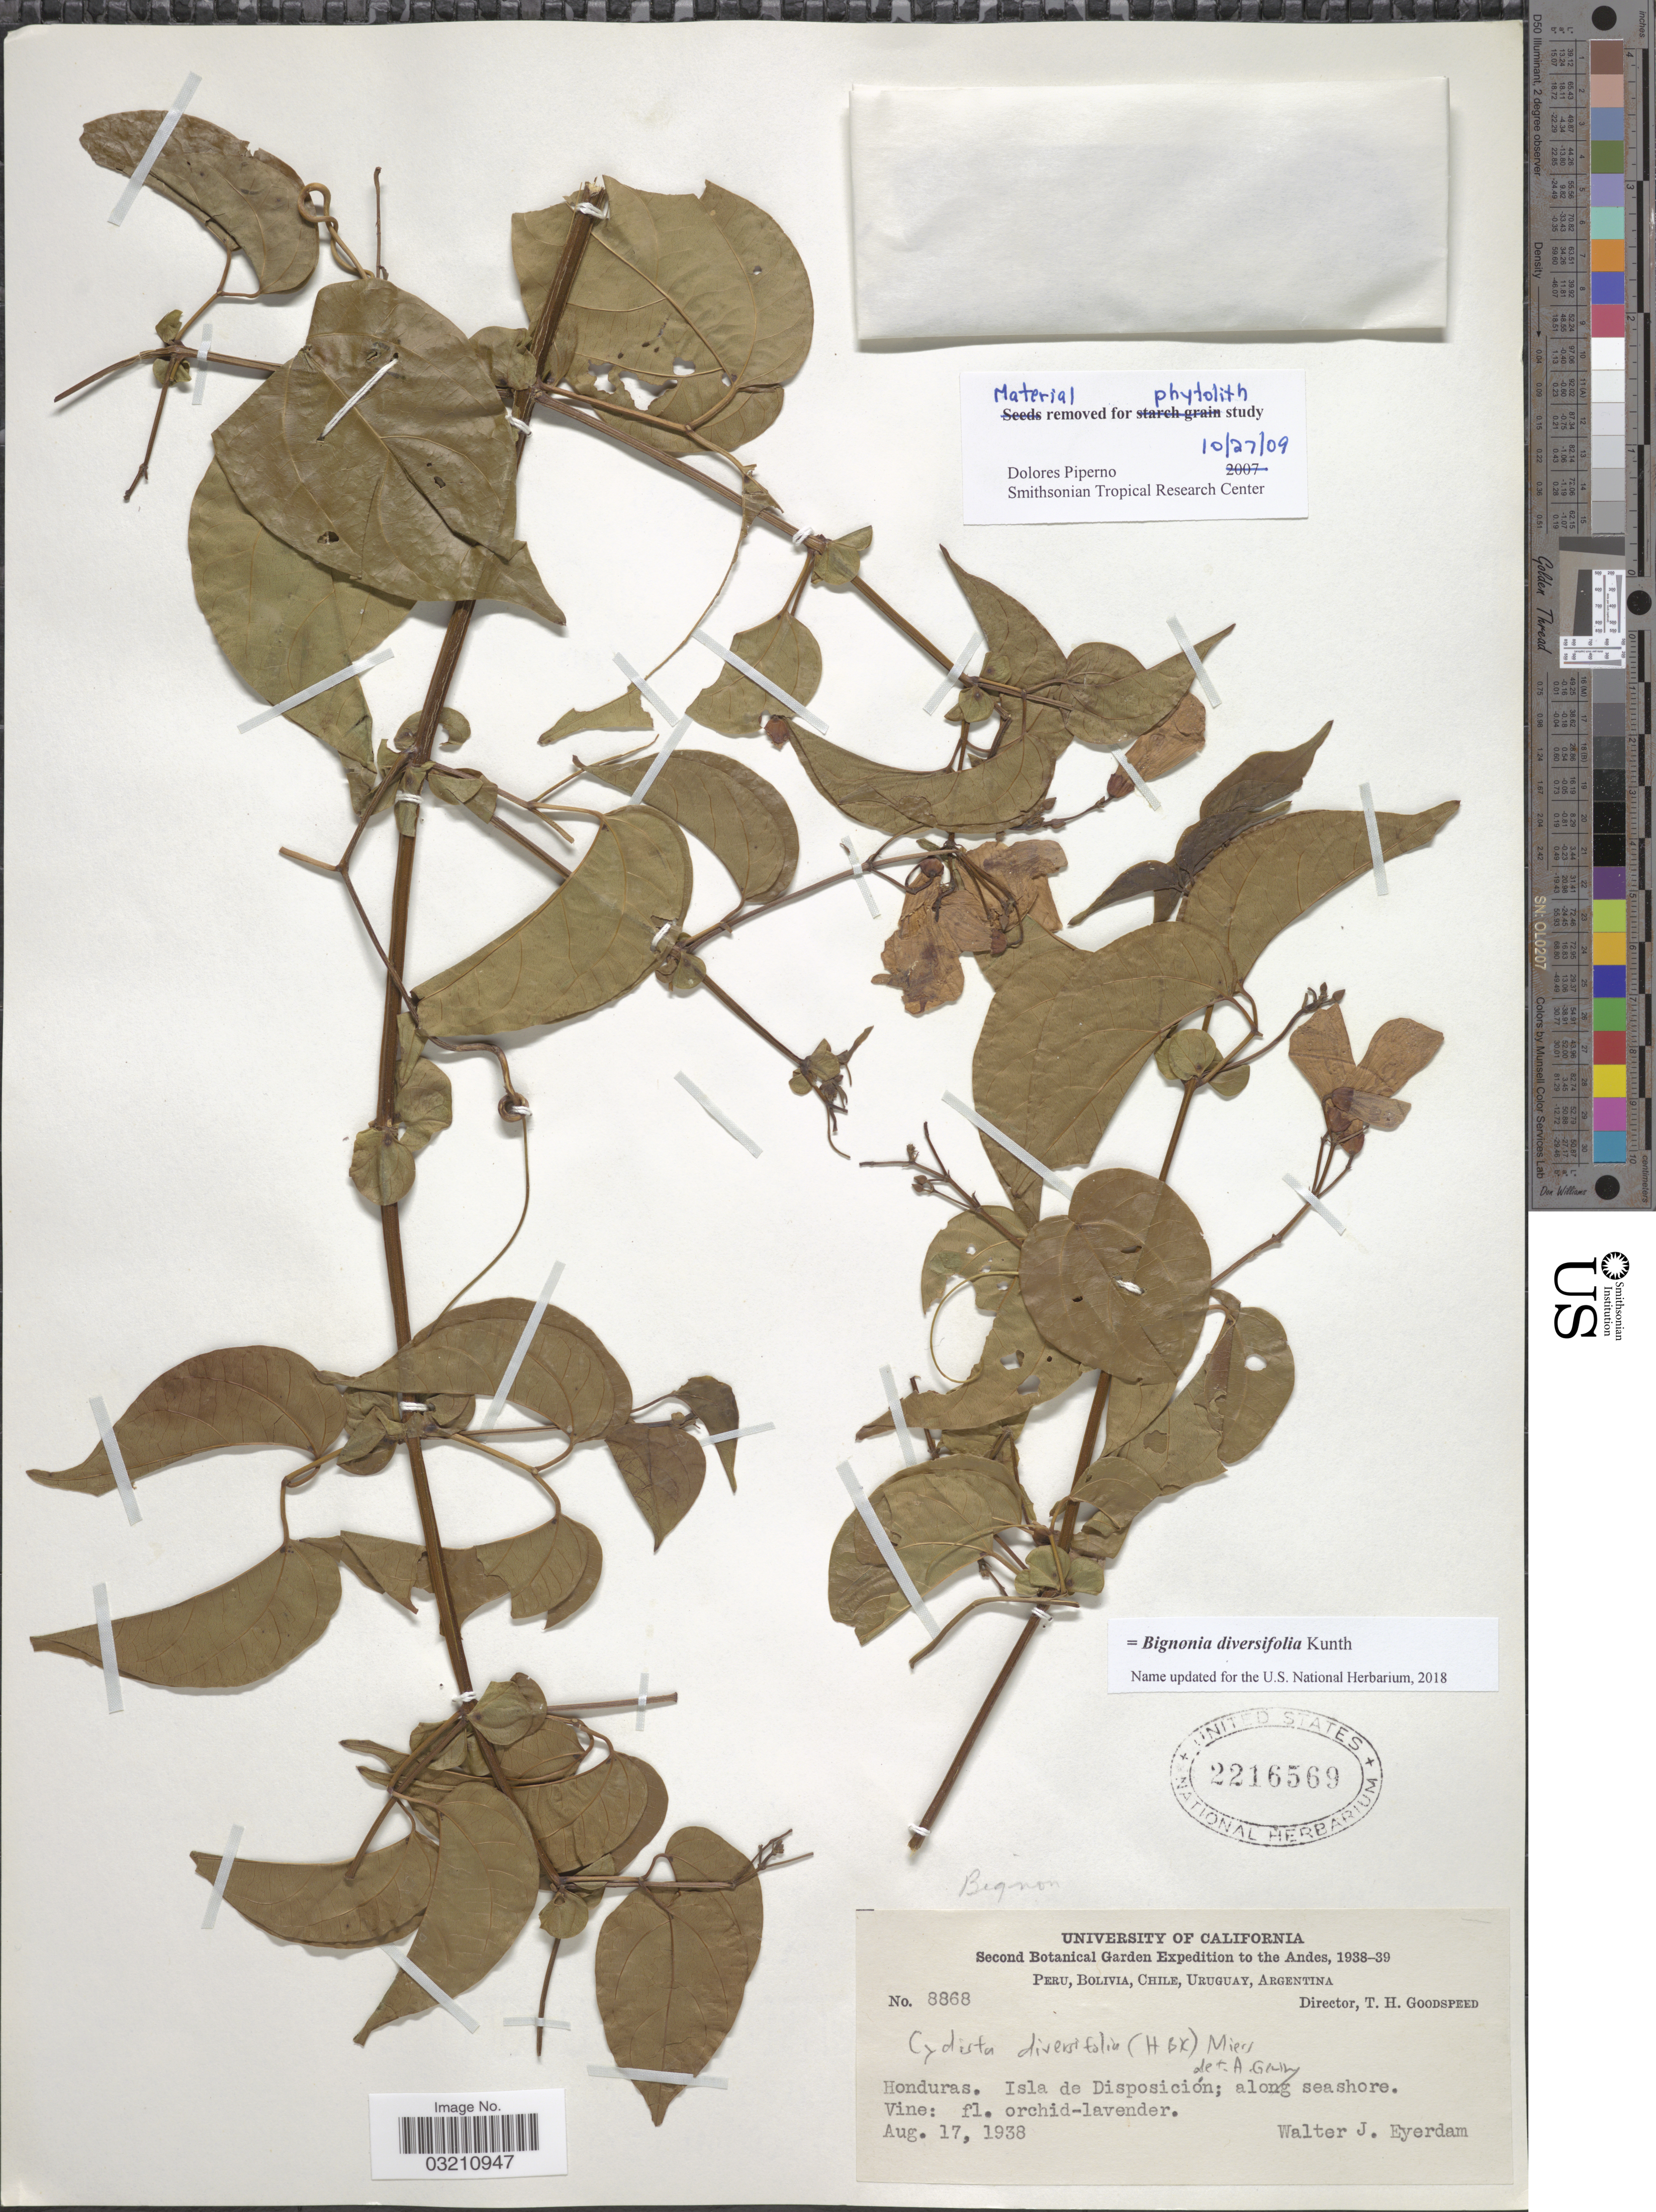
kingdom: Plantae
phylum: Tracheophyta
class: Magnoliopsida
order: Lamiales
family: Bignoniaceae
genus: Bignonia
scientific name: Bignonia diversifolia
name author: Kunth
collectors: W. J. Eyerdam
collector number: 8868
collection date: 1938-08-17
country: Honduras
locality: Andes. Isla de Disposición; along seashore.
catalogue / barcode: US 2216569